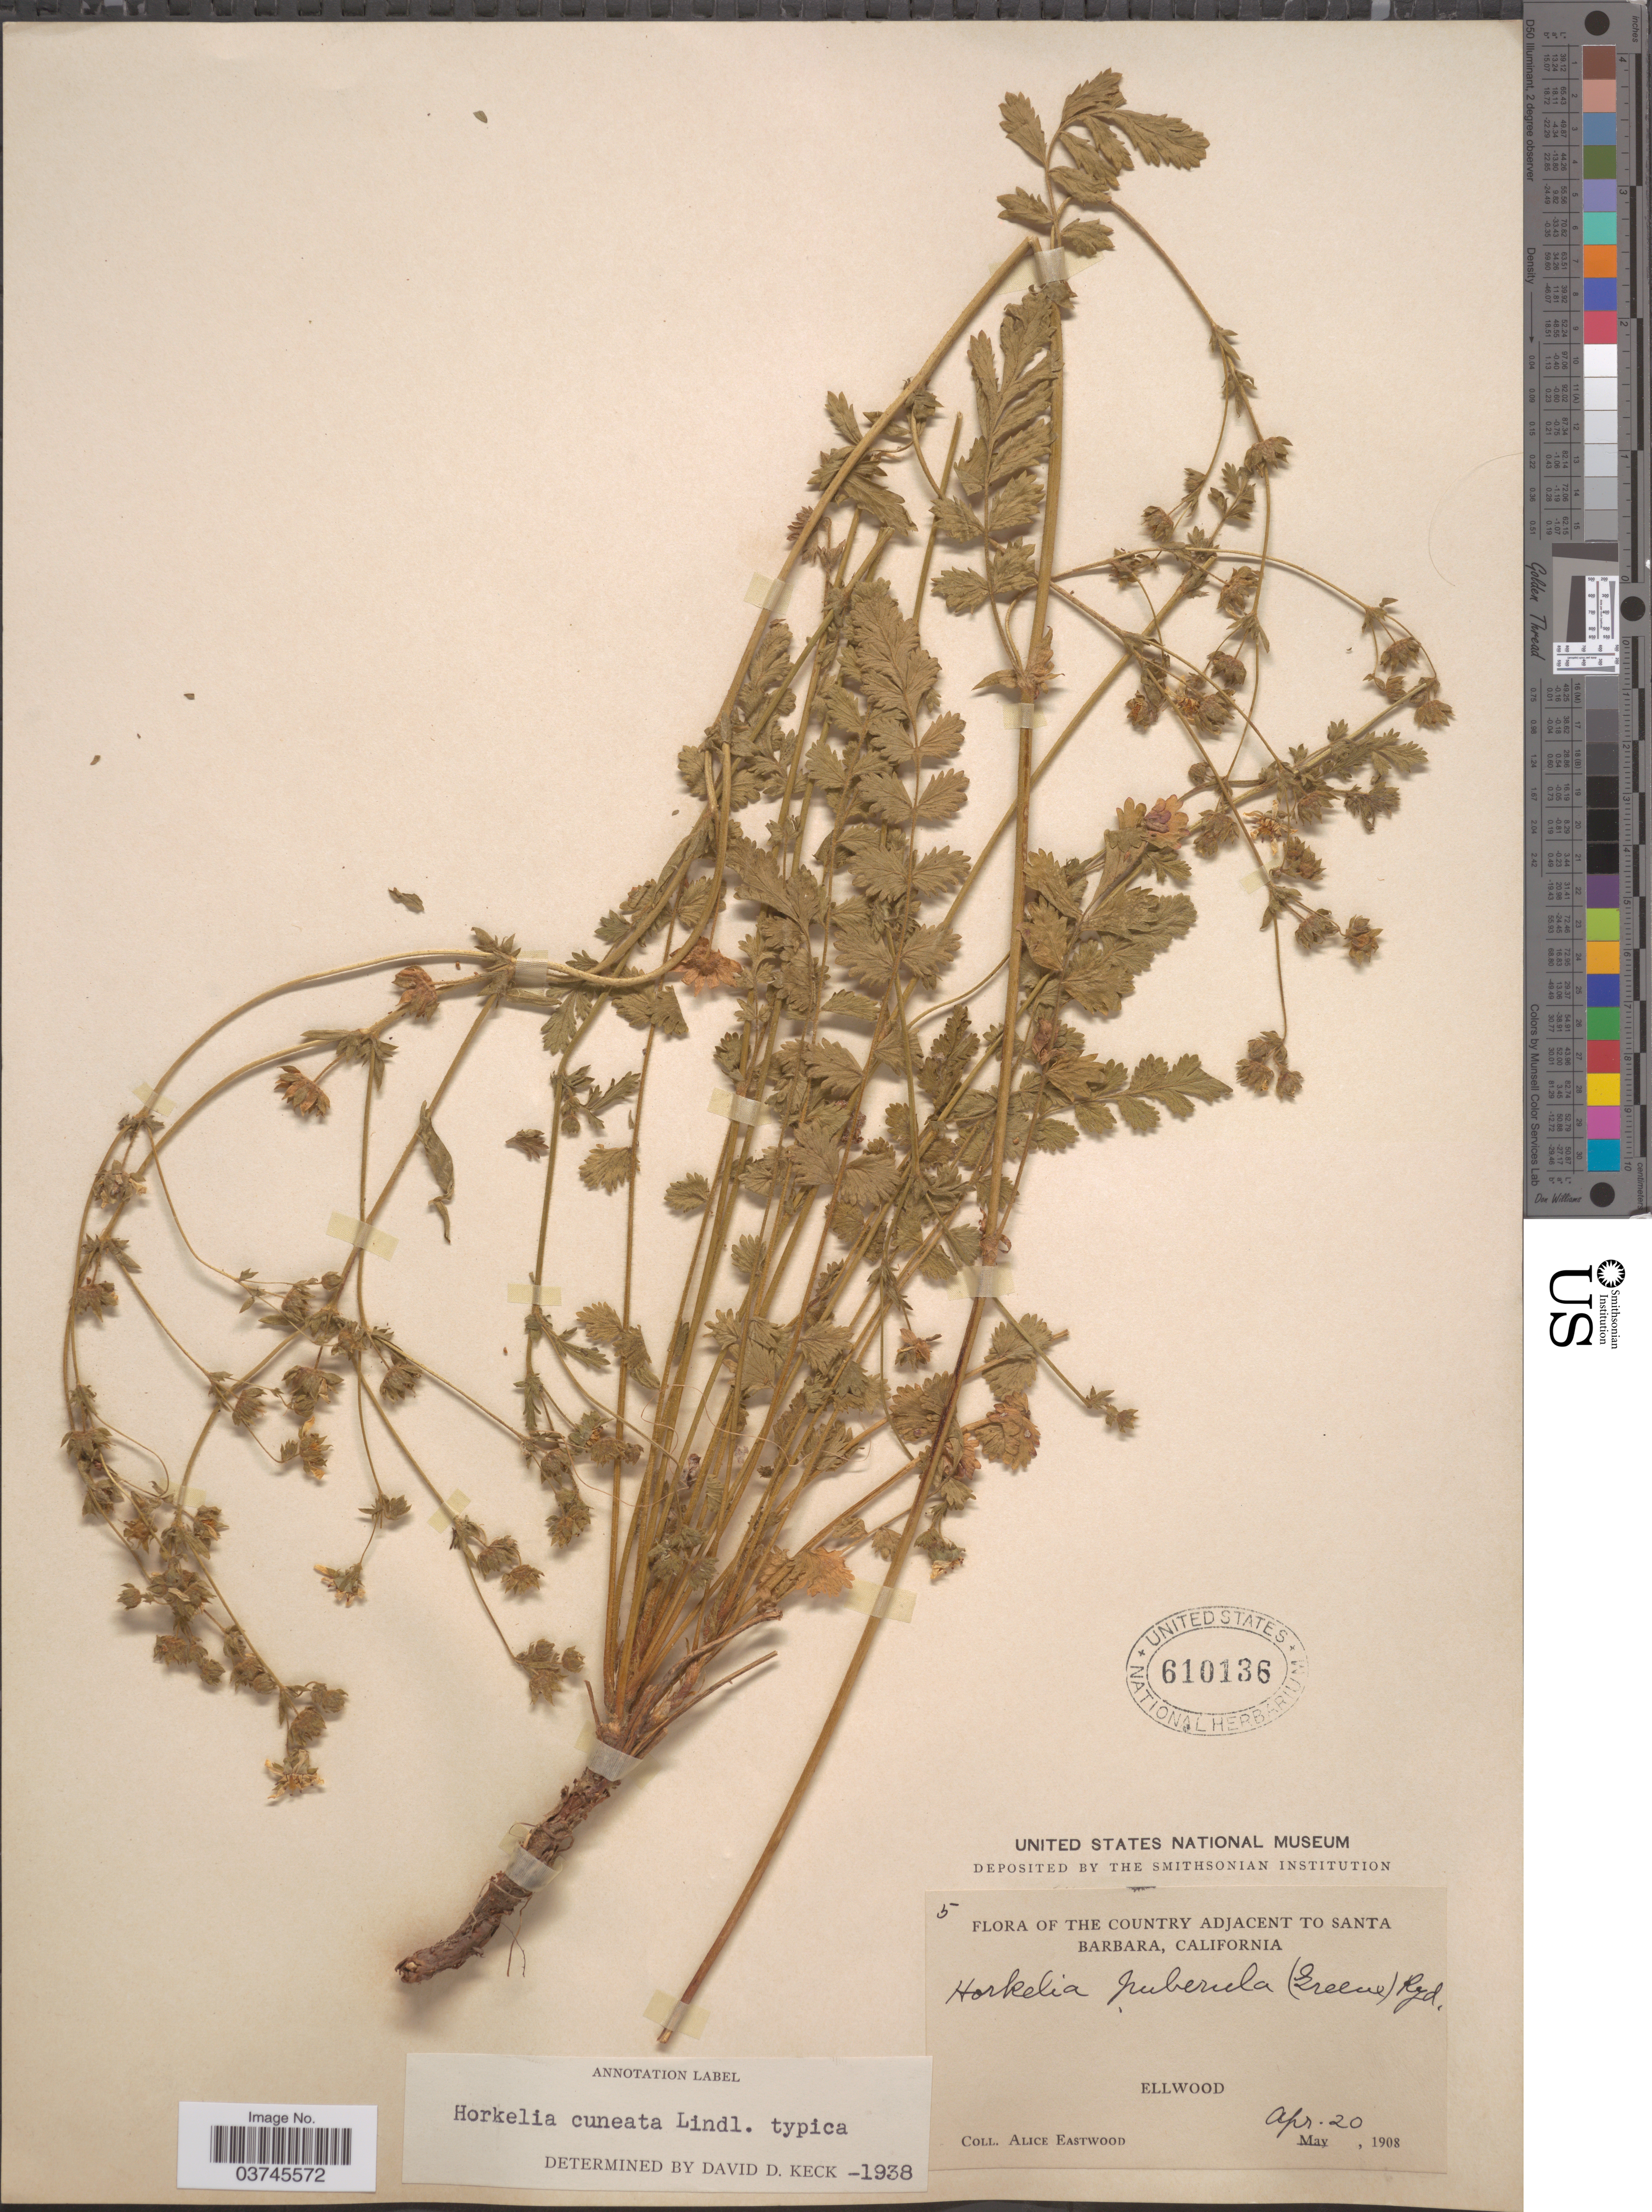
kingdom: Plantae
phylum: Tracheophyta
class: Magnoliopsida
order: Rosales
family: Rosaceae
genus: Potentilla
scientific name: Potentilla lindleyi var. lindleyi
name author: Greene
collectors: A. Eastwood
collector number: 5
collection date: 1908-04-20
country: United States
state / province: California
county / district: Santa Barbara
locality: The country adjacent to Santa Barbara. Ellwood.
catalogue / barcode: US 610136